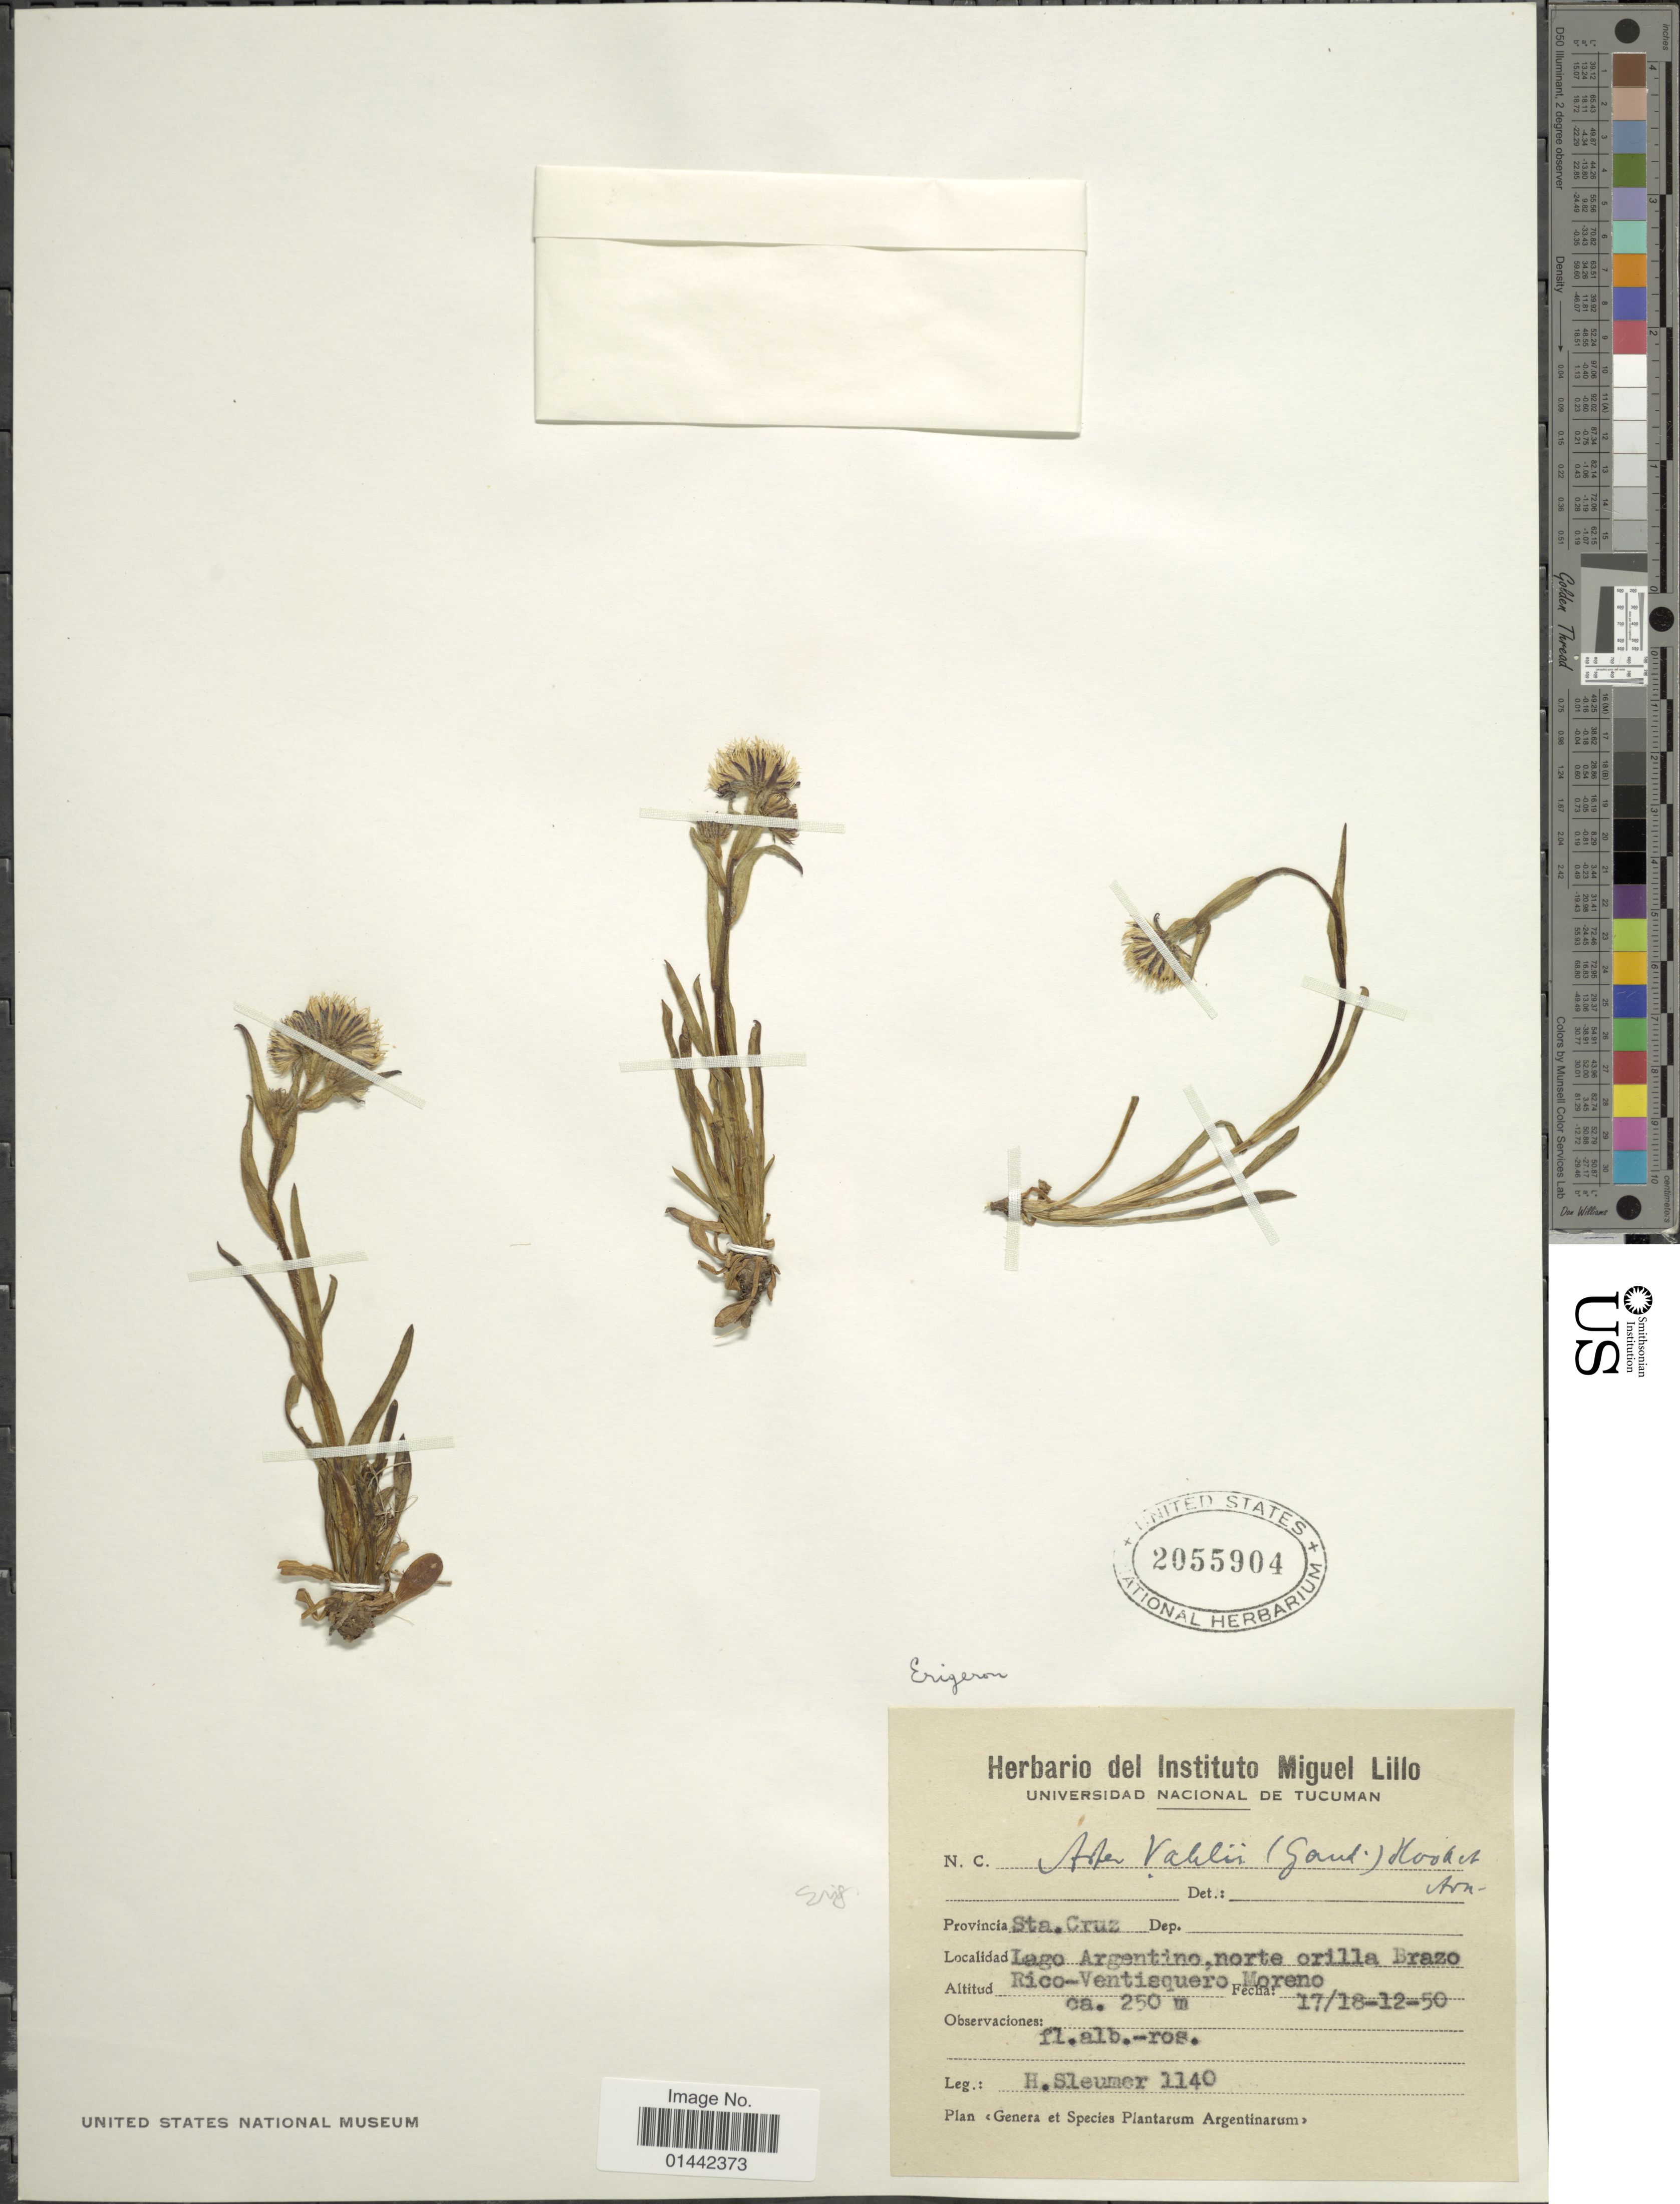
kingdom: Plantae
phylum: Tracheophyta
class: Magnoliopsida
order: Asterales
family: Asteraceae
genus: Erigeron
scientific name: Erigeron philippi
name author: Sch. Bip.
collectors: H. O. Sleumer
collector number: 1140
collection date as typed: Transcribed d/m/y: 17/12/50 to 18/12/50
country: Argentina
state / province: Santa Cruz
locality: Lago Argentino, norte orilla Brazo, Rico-Ventisquero Moreno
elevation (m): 250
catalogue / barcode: US 2055904